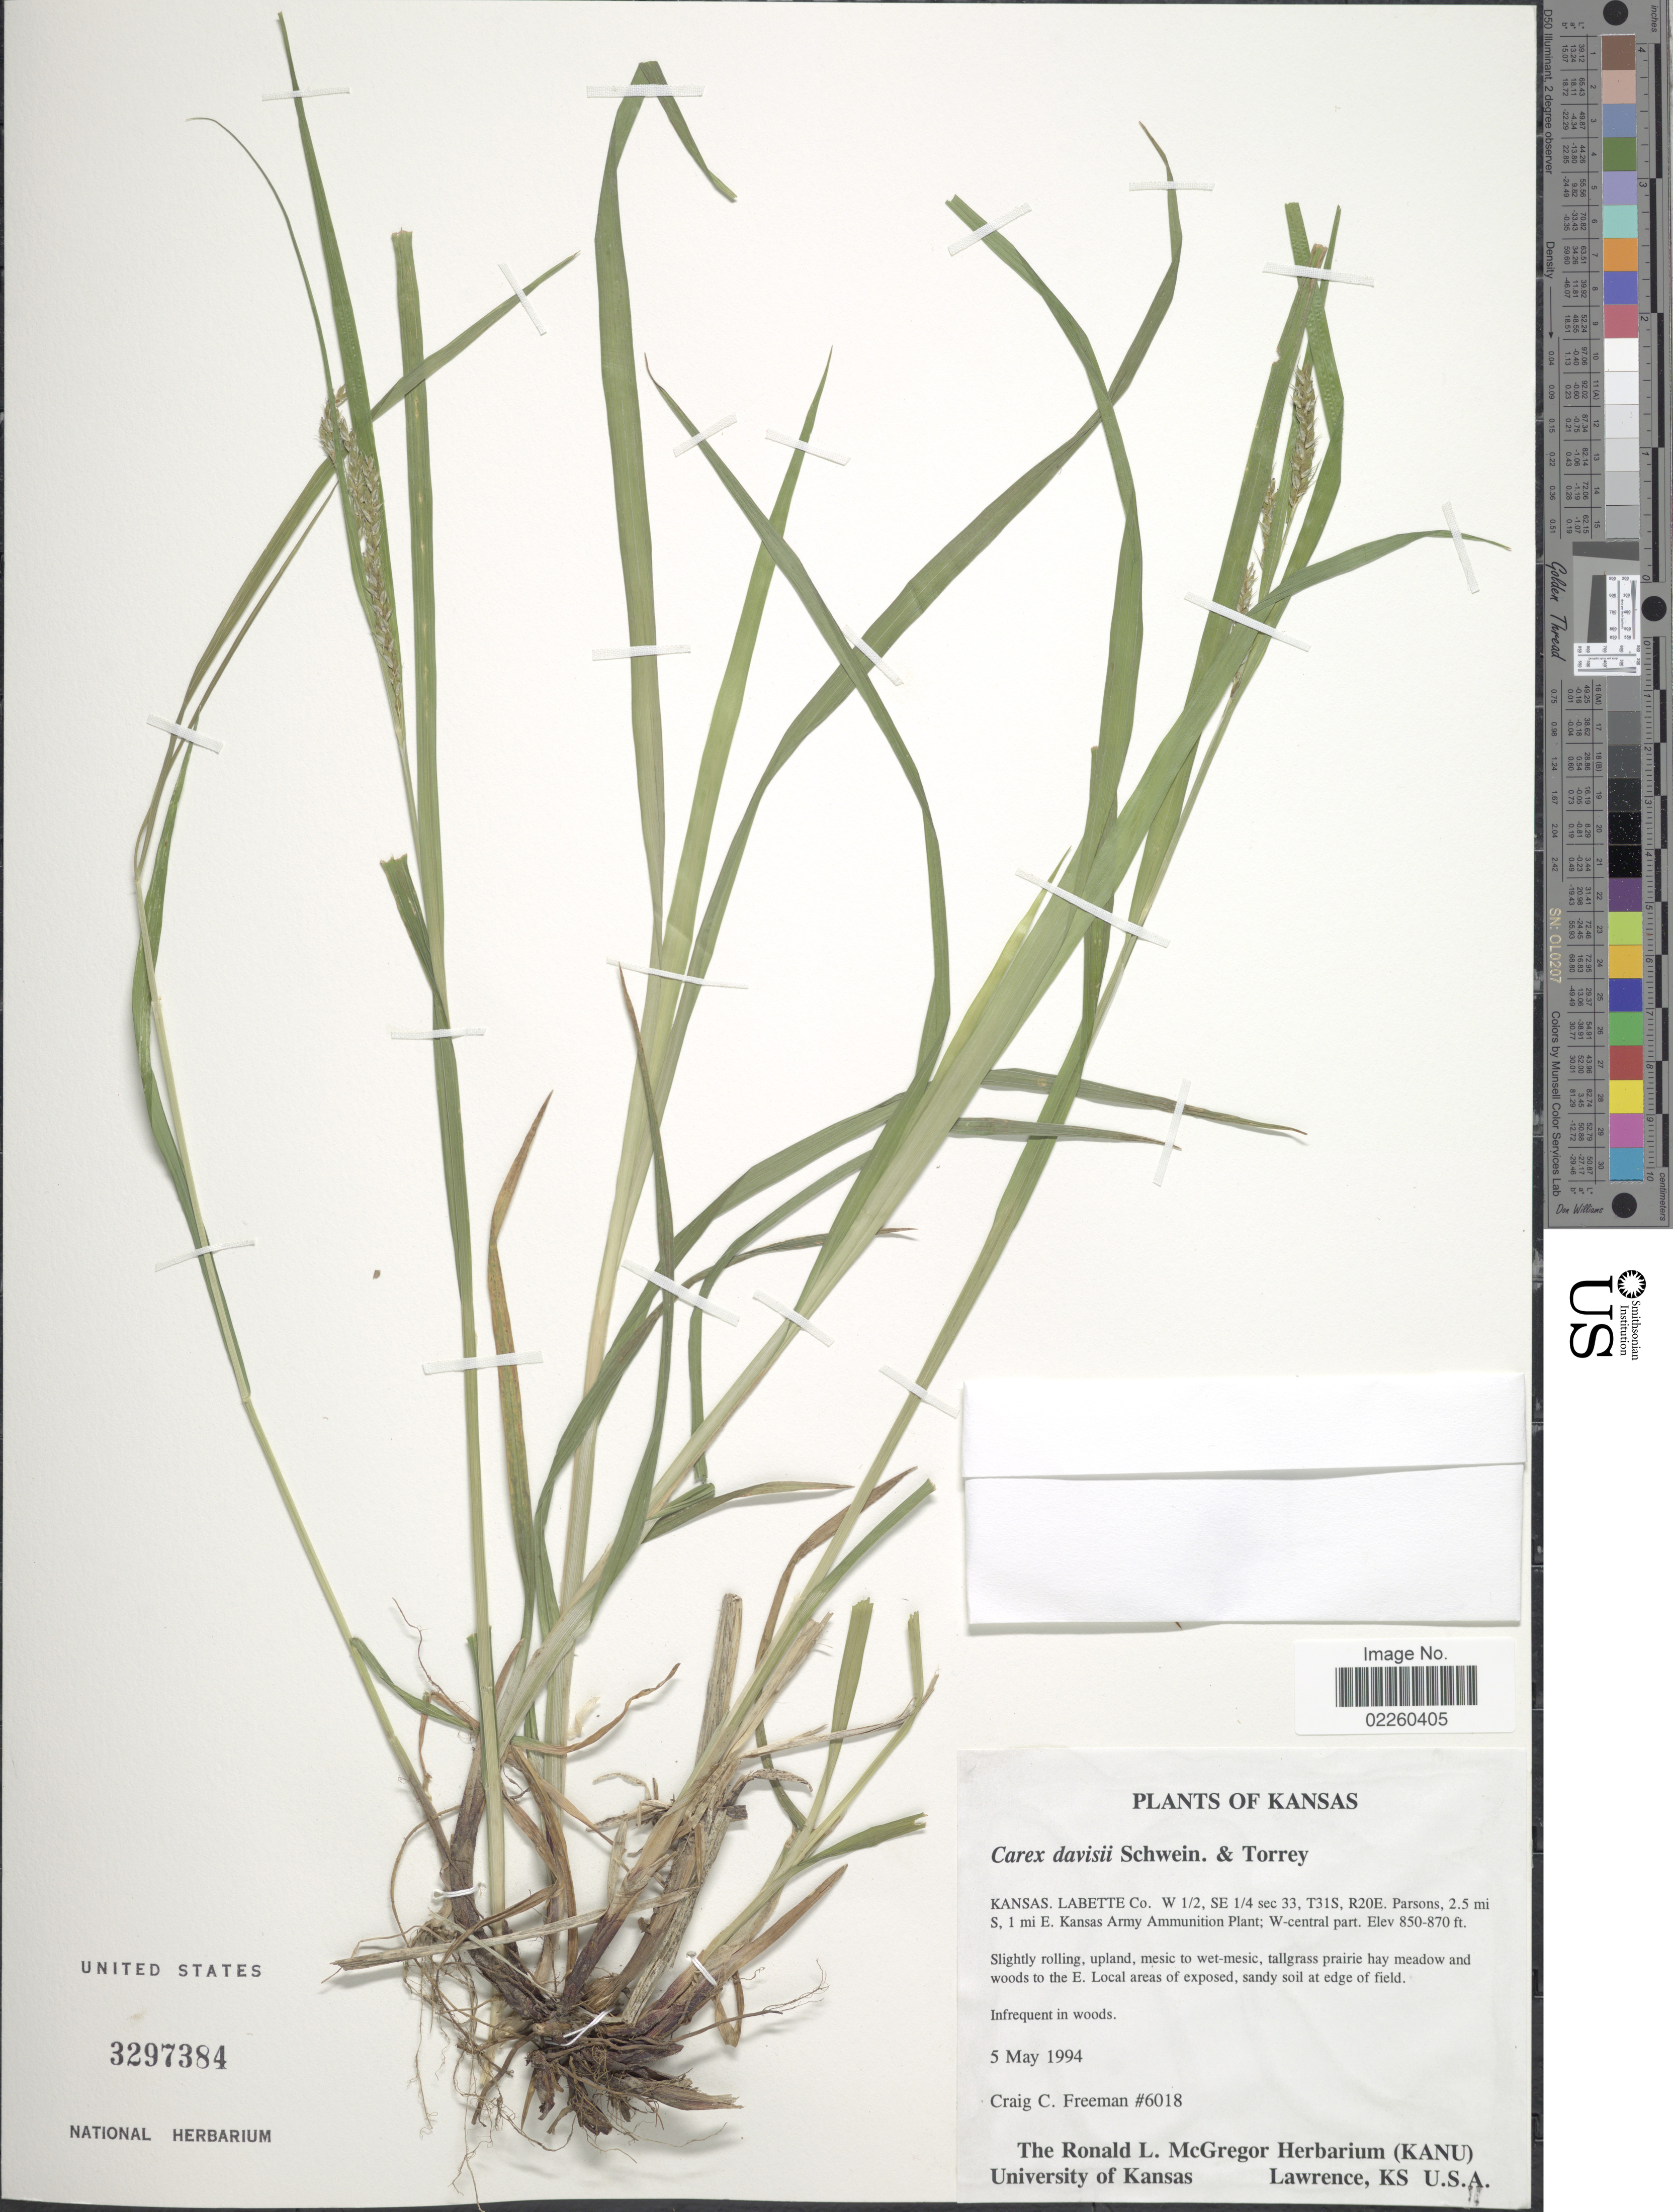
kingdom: Plantae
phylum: Tracheophyta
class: Liliopsida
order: Poales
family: Cyperaceae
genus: Carex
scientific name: Carex davisii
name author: Schwein. & Torr.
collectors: C. C. Freeman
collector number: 6018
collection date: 1994-05-05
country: United States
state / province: Kansas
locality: Labette Co.: W 1/2, SE 1/4 sec. 33, T31S, R20E. Parsons, 2.5 mi S, 1 mi E Kansas Army Ammunition Plant; W-central part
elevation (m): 259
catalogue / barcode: US 3297384